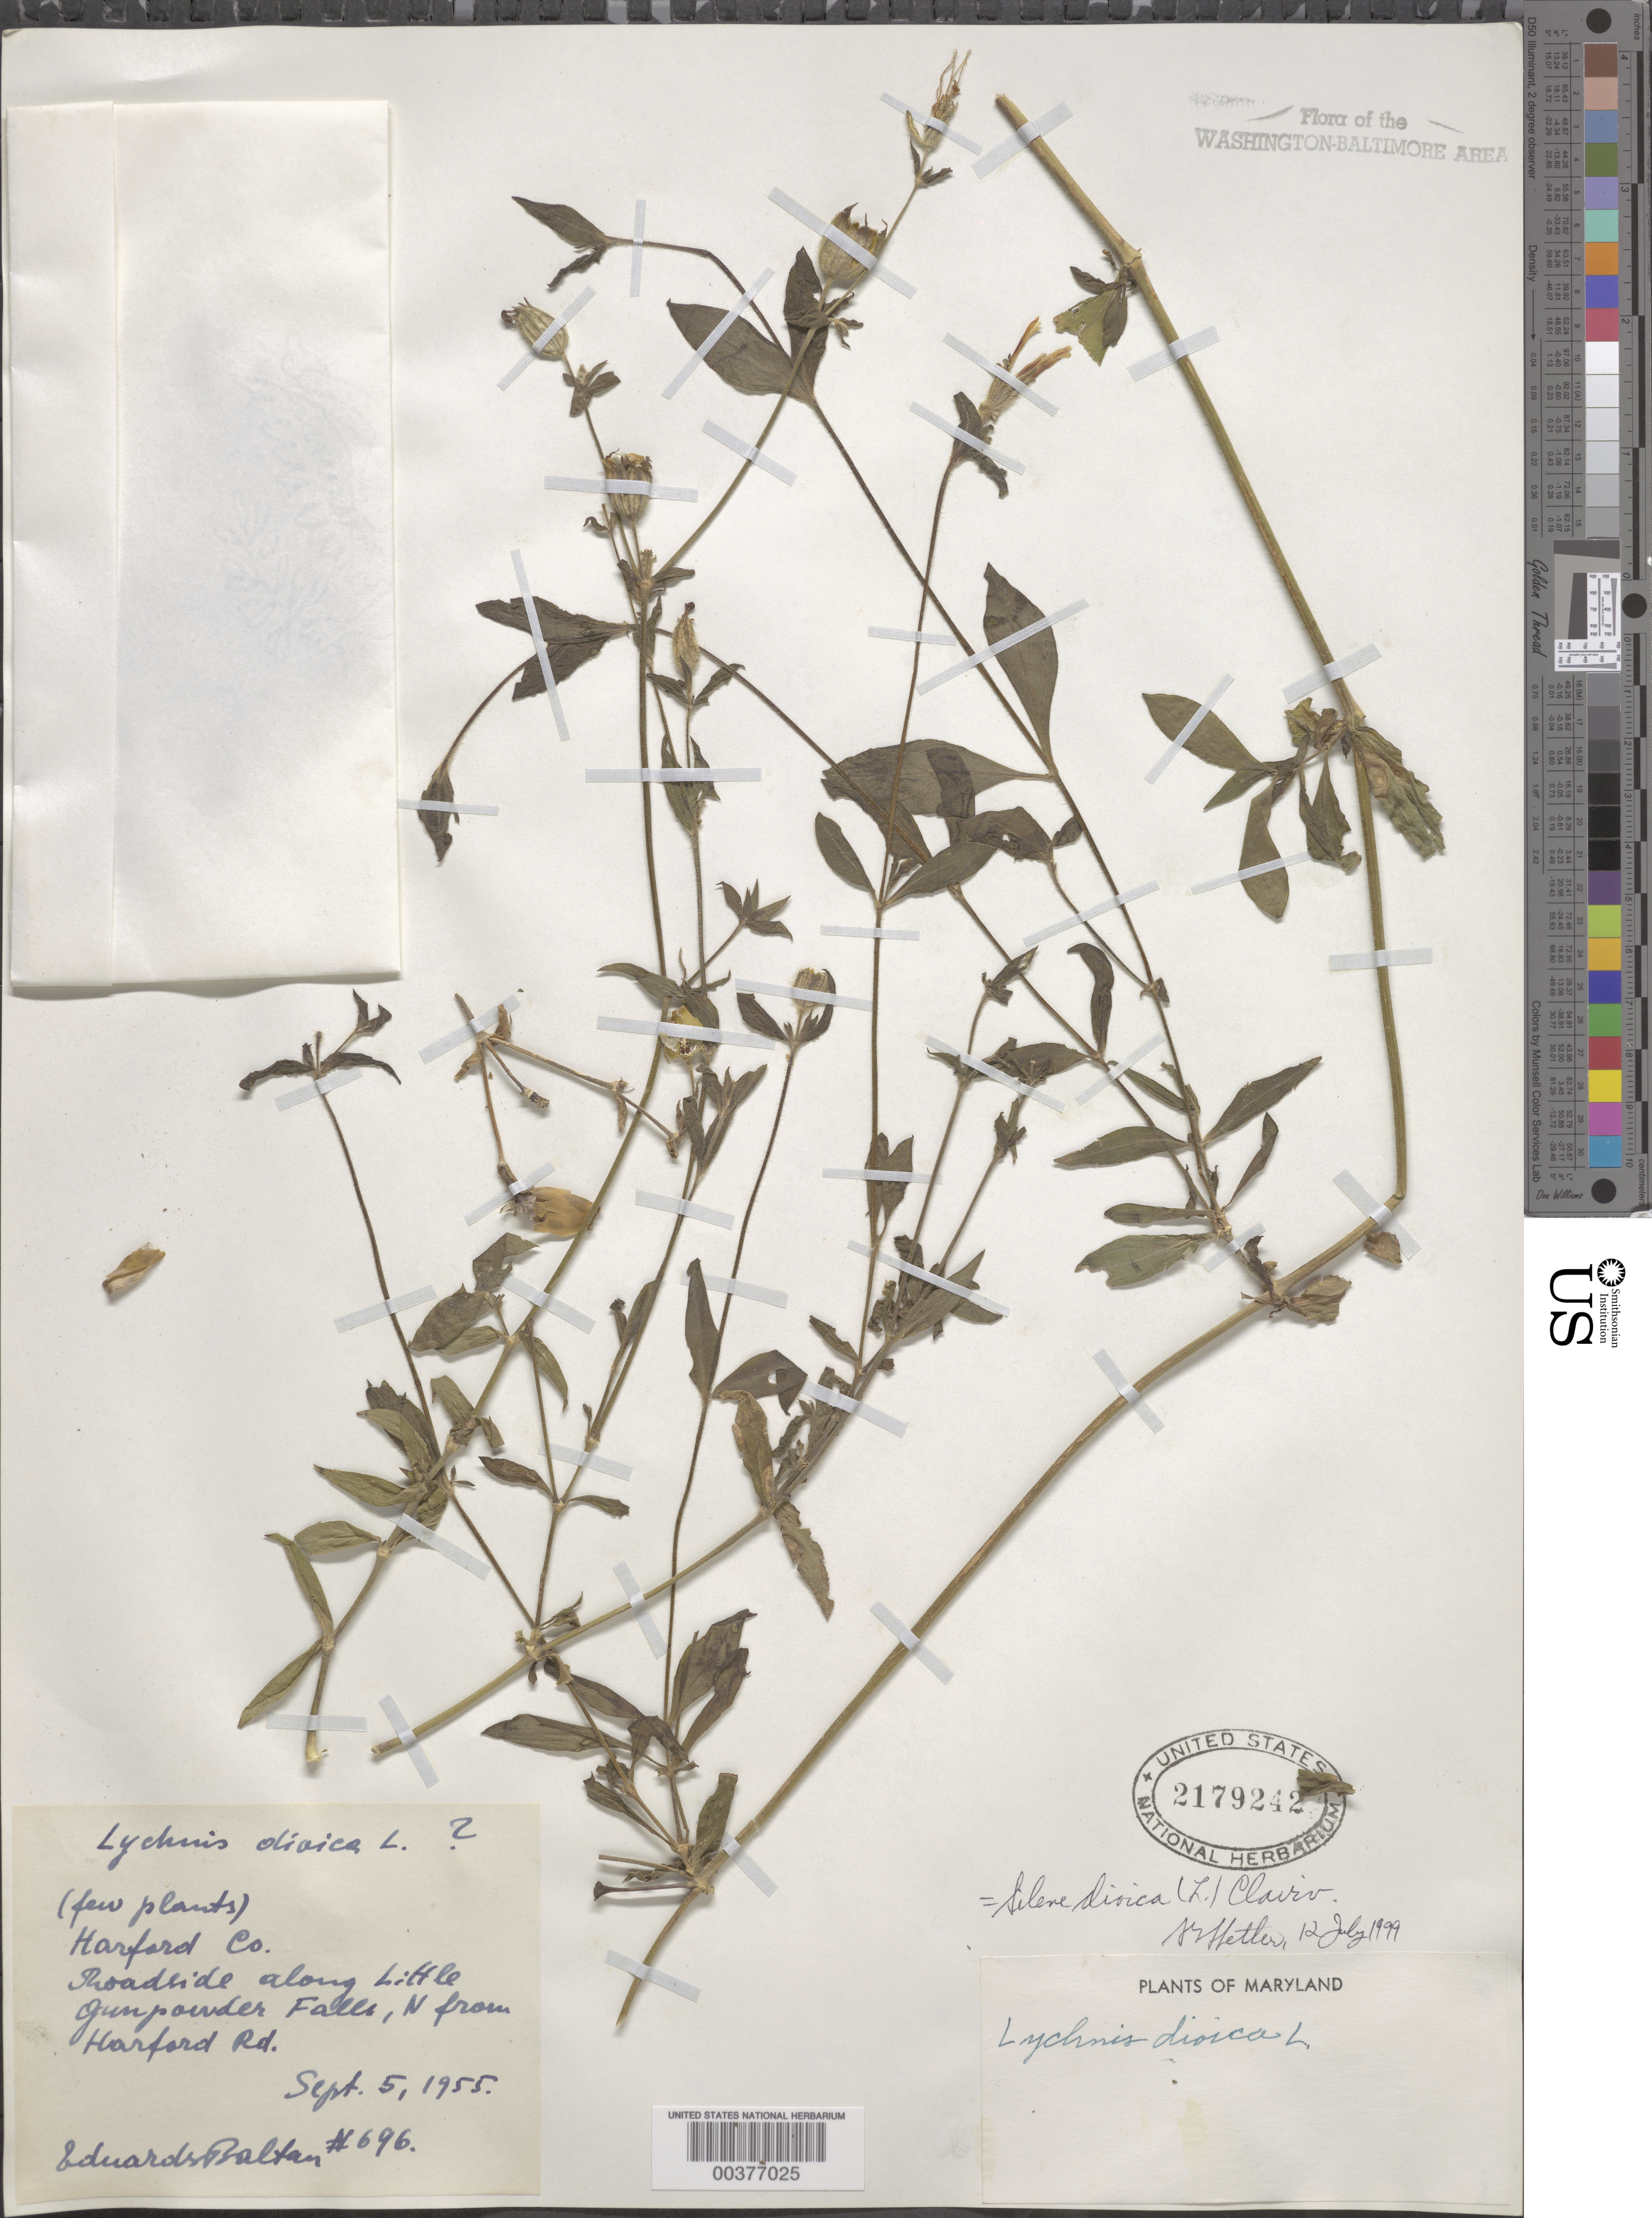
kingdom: Plantae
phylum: Tracheophyta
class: Magnoliopsida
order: Caryophyllales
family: Caryophyllaceae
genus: Silene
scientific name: Silene dioica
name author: (L.) Clairv.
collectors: E. Baltars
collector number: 696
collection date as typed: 05 Sep 1955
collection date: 1955-09-05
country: United States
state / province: Maryland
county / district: Harford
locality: Little Gunpowder Falls, north of Harford Road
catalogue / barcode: US 2179242